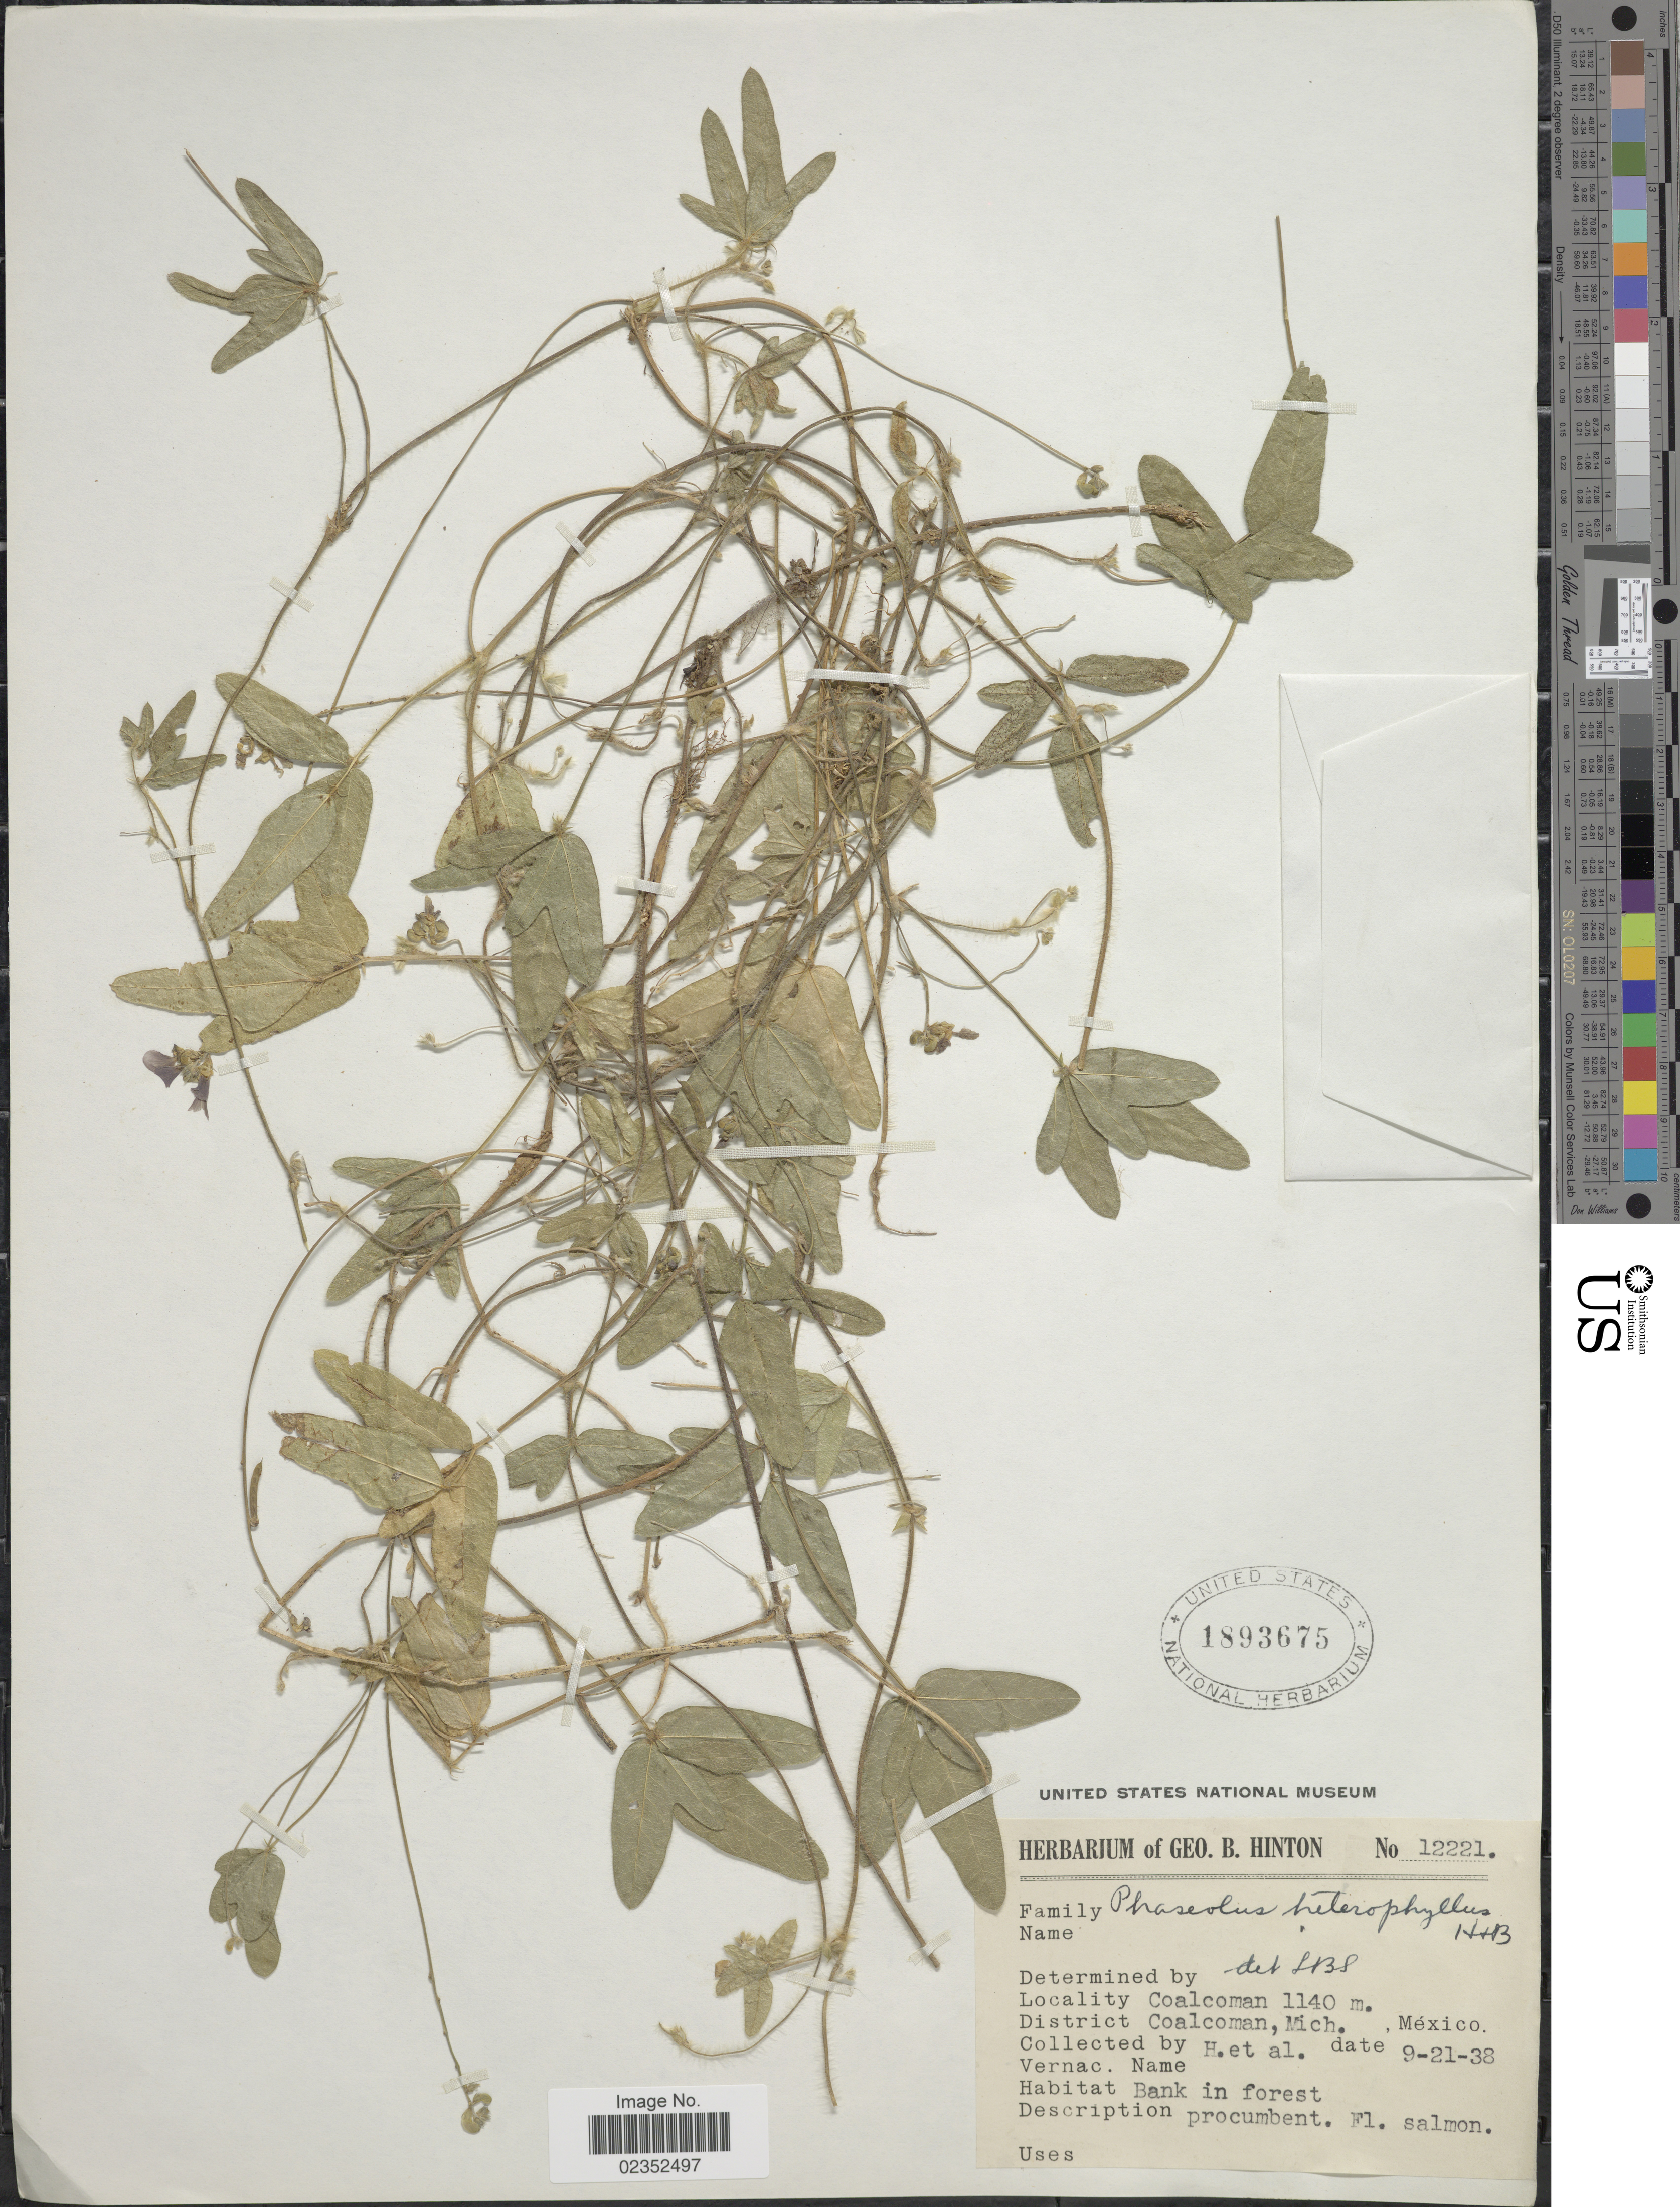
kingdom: Plantae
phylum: Tracheophyta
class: Magnoliopsida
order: Fabales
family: Fabaceae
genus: Macroptilium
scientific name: Macroptilium gibbosifolium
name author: (Ortega) A. Delgado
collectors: G. B. Hinton & et al.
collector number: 12221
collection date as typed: Transcribed d/m/y: 21/9/38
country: Mexico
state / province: Michoacán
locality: Coalcoman. District Coalcoman, Mich.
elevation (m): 1140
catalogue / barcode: US 1893675